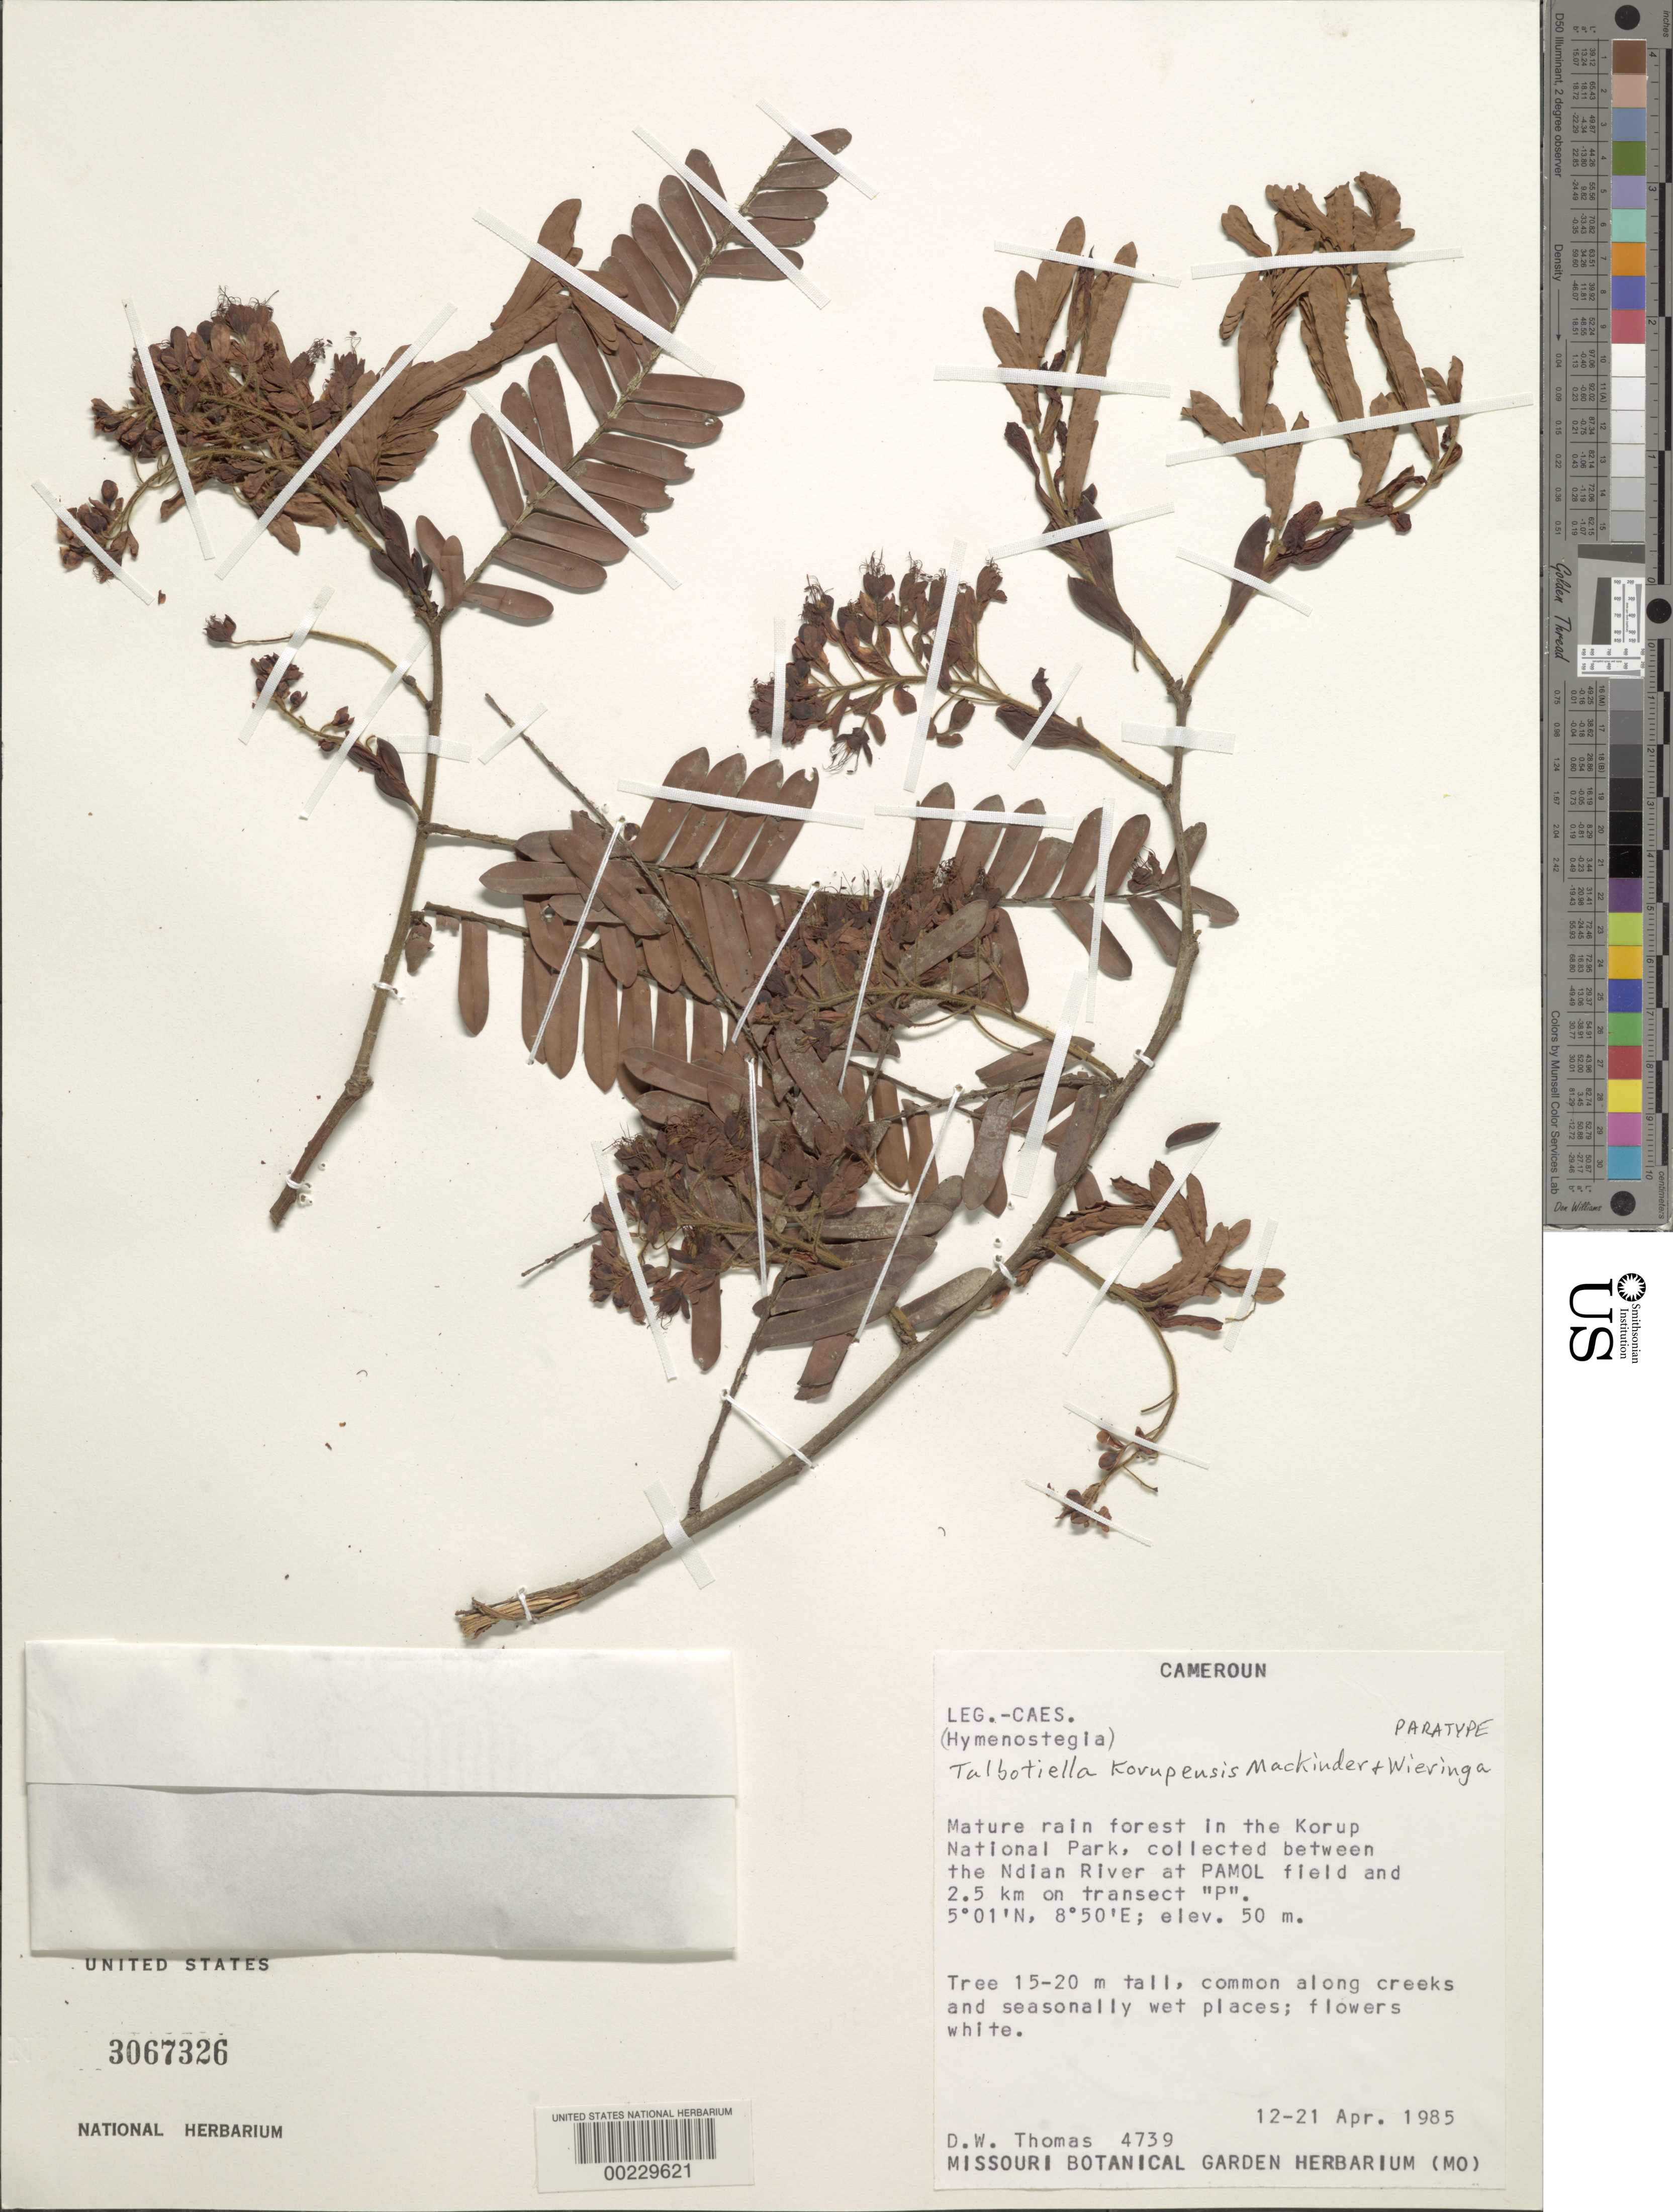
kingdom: Plantae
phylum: Tracheophyta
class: Magnoliopsida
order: Fabales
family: Fabaceae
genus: Talbotiella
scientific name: Talbotiella korupensis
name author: Mackinder & Wieringa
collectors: D. W. Thomas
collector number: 4739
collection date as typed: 12 Apr 1985 to 21 Apr 1985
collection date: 1985-04-12/1985-04-21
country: Cameroon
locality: Korup national park, between the ndian river at pamol field and 2.5 km on transect "p"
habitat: Along creeks and seasonally wet places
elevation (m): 50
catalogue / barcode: US 3067326